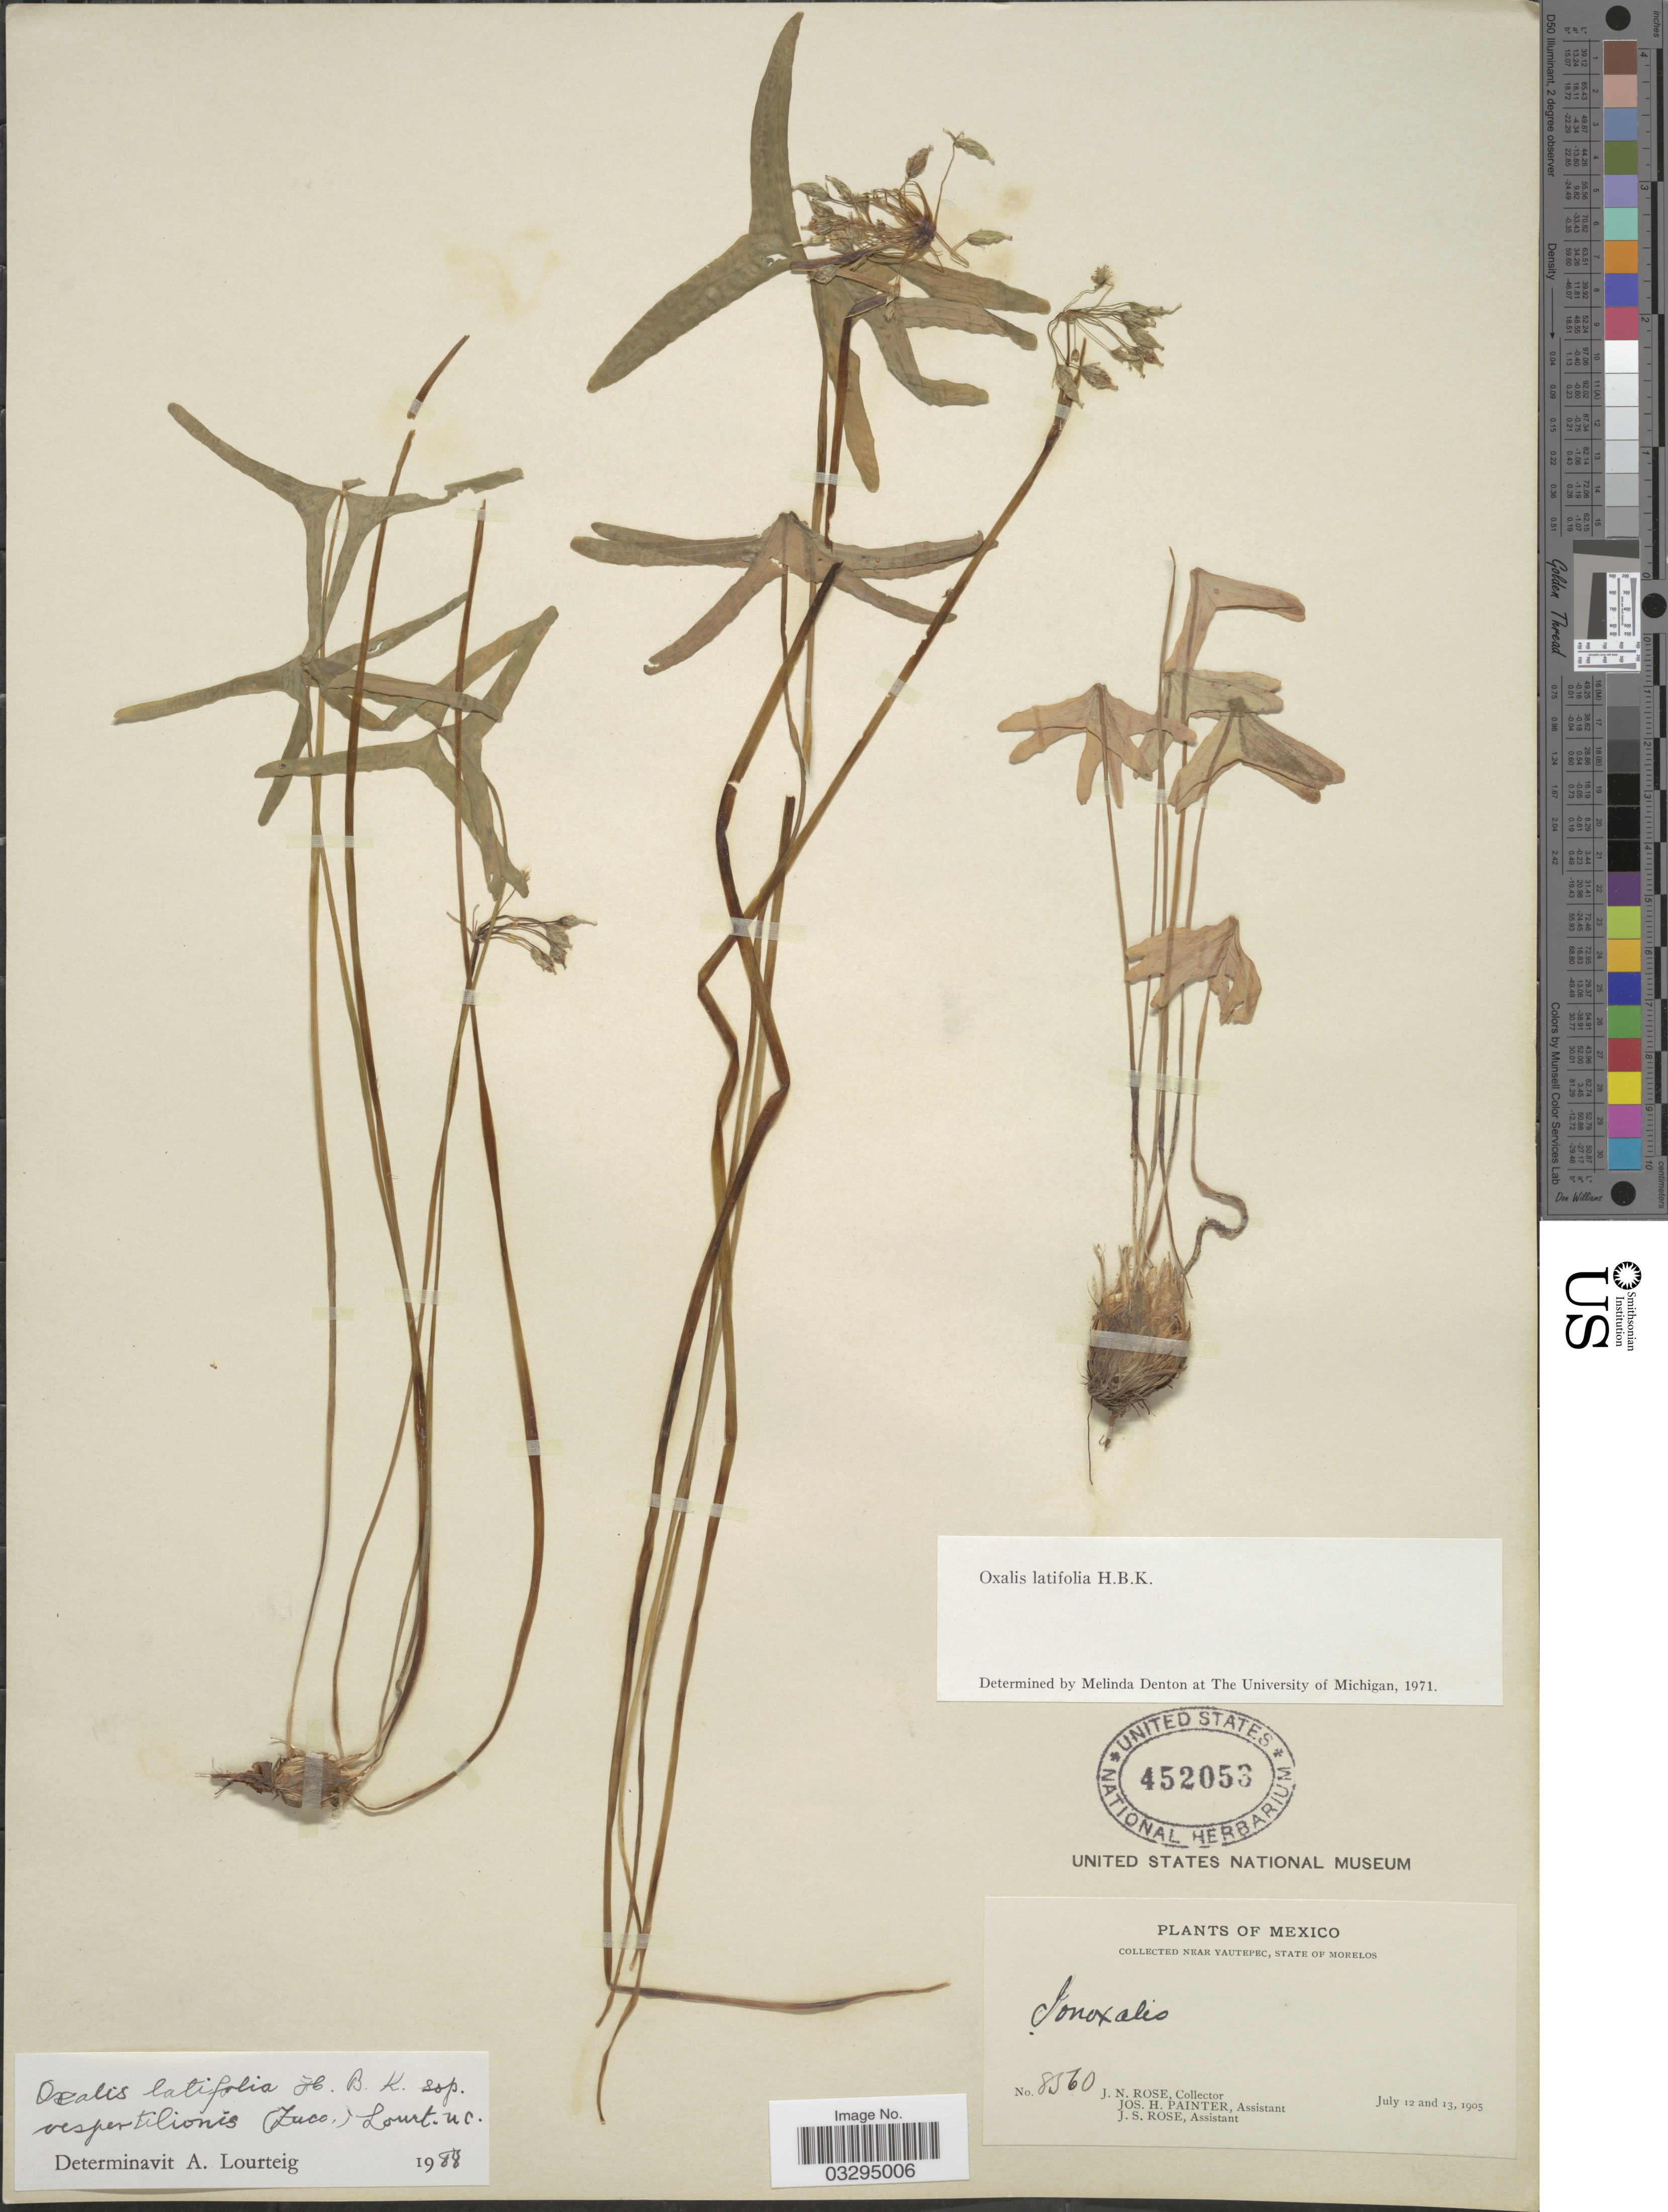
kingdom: Plantae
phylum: Tracheophyta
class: Magnoliopsida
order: Oxalidales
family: Oxalidaceae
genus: Oxalis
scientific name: Oxalis latifolia subsp. vespertilionis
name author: (Zucc.) Lourteig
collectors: J. N. Rose, J. H. Painter & J. S. Rose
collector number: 8560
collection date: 1905-07-12/1905-07-13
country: Mexico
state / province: Morelos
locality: Collected near Yautepec, State of Morelos.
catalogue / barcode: US 452053